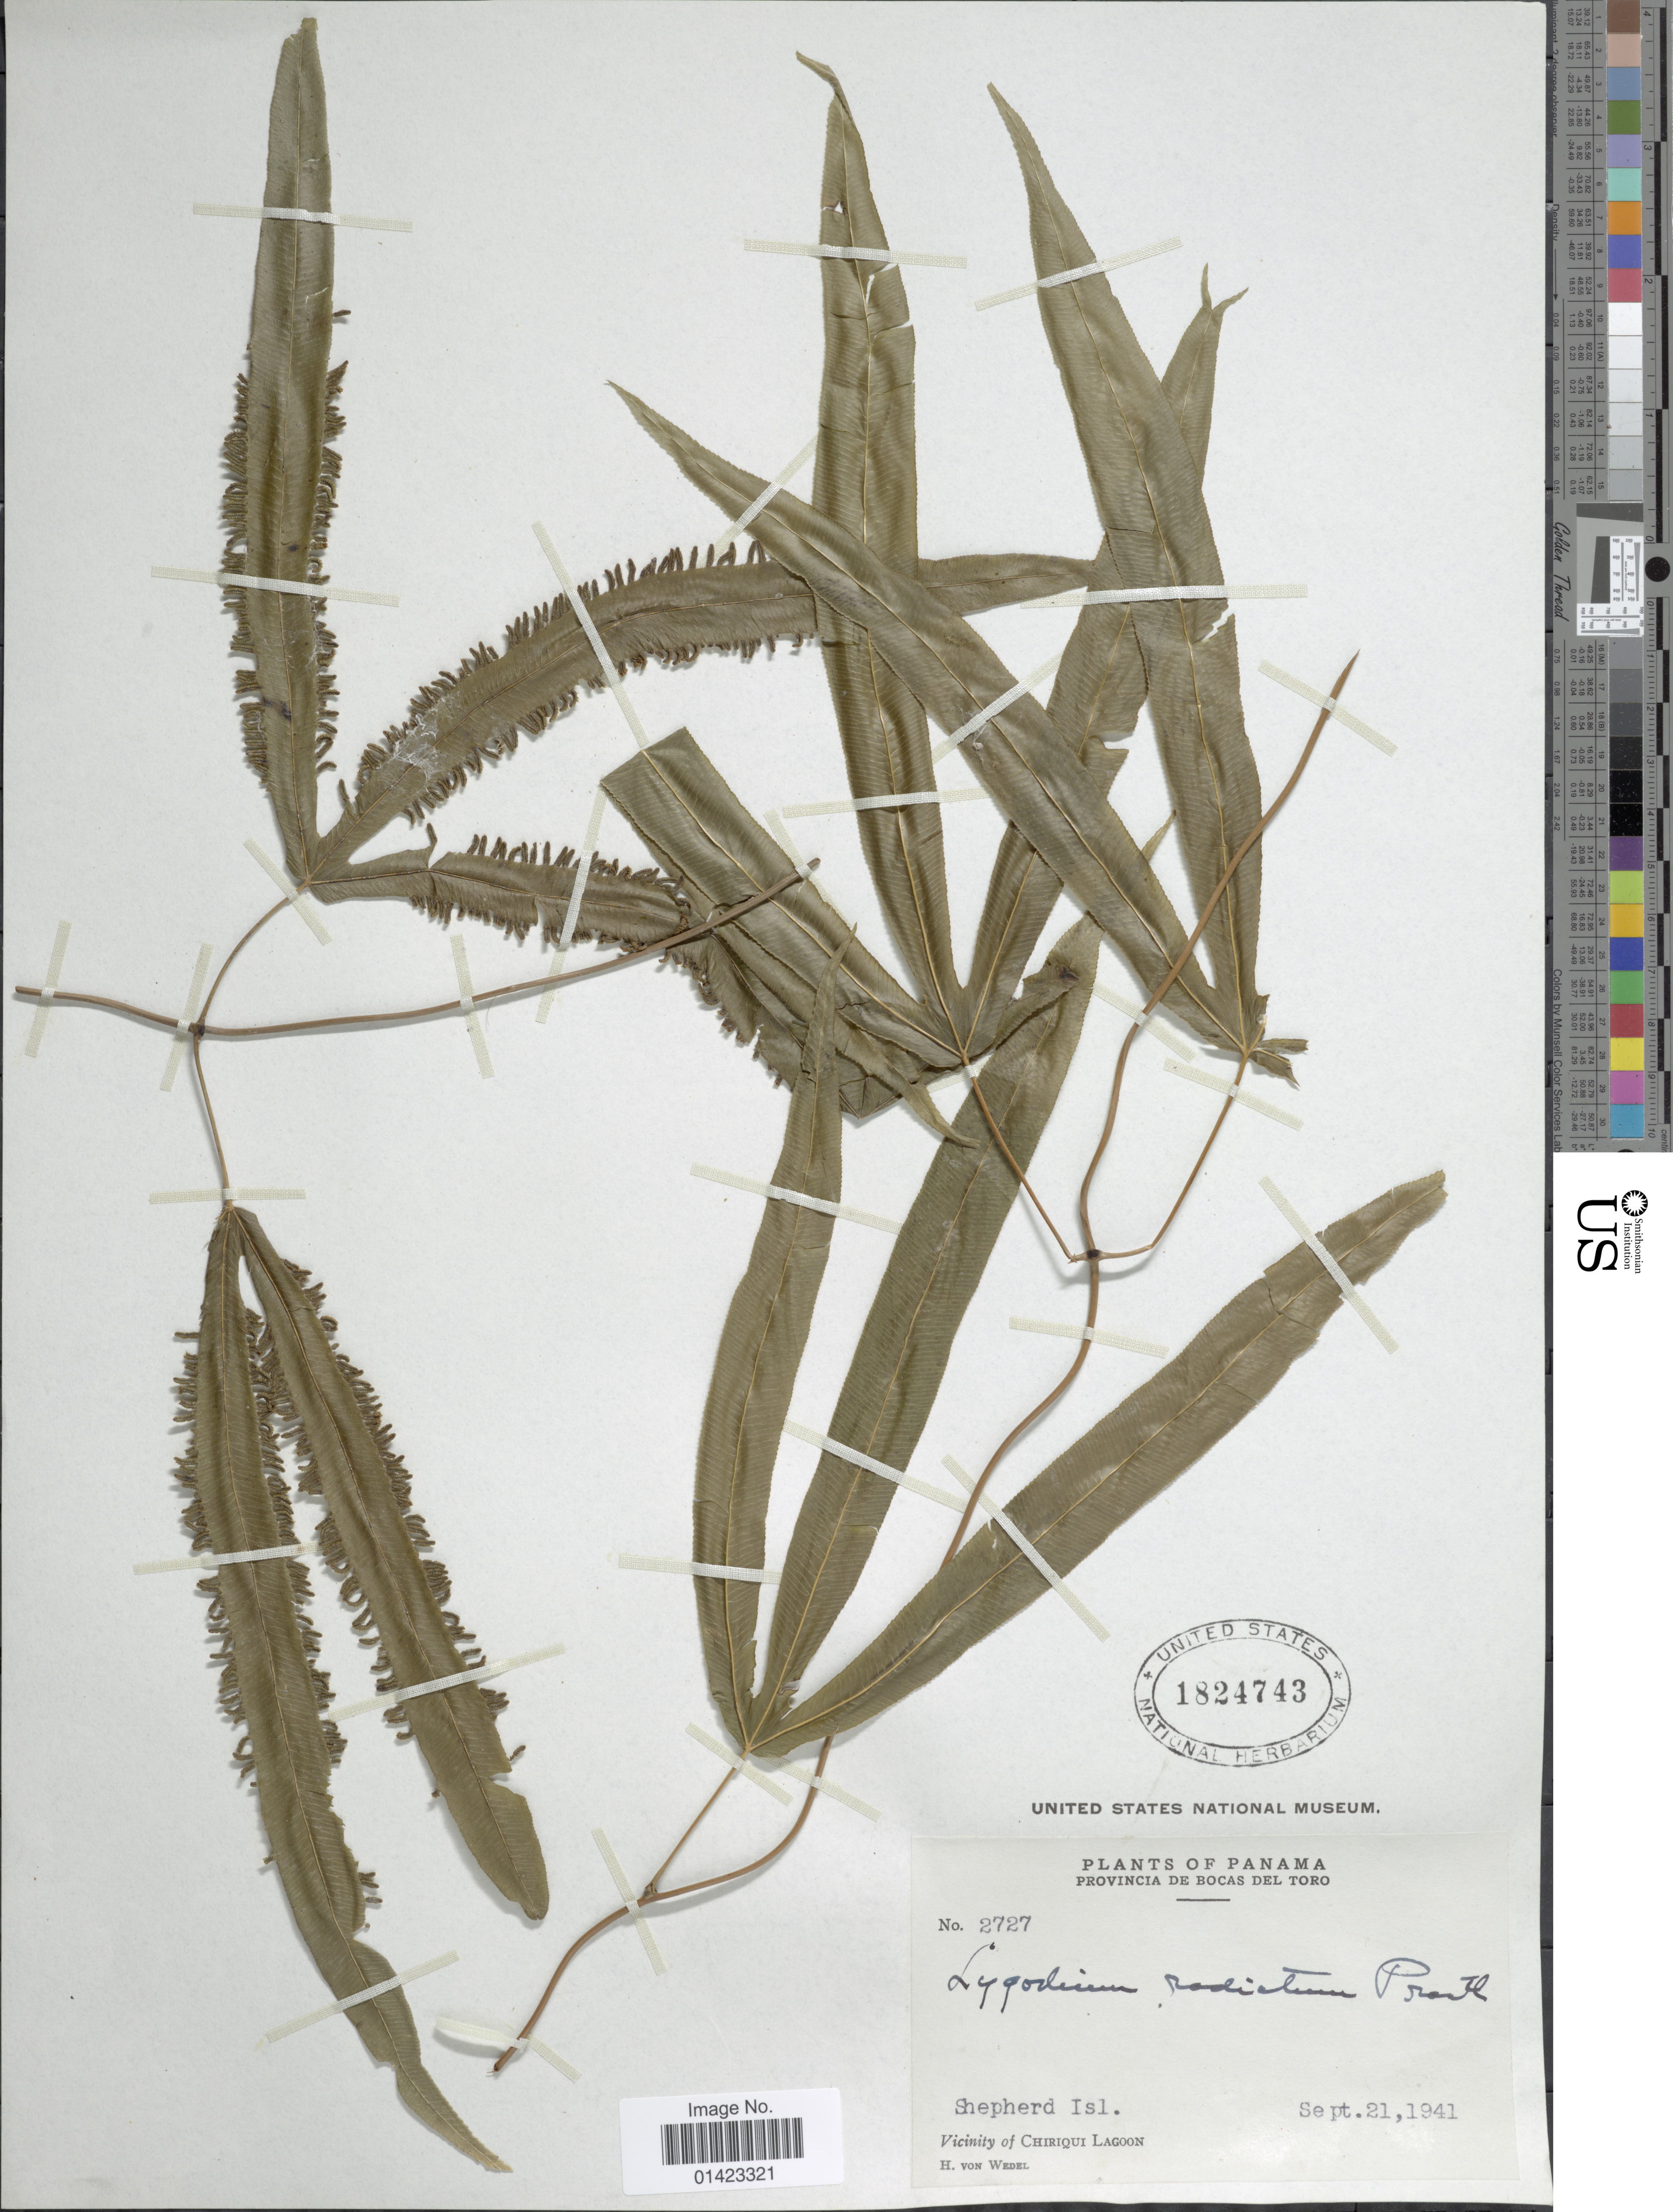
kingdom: Plantae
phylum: Tracheophyta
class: Polypodiopsida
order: Schizaeales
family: Lygodiaceae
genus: Lygodium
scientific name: Lygodium radiatum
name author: Prantl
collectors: H. von Wedel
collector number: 2727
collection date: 1941-09-21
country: Panama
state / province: Bocas del Toro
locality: Provincia de Bocas del Toro, Sheperd Isl., vicinity of Chiriqui Lagoon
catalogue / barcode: US 1824743